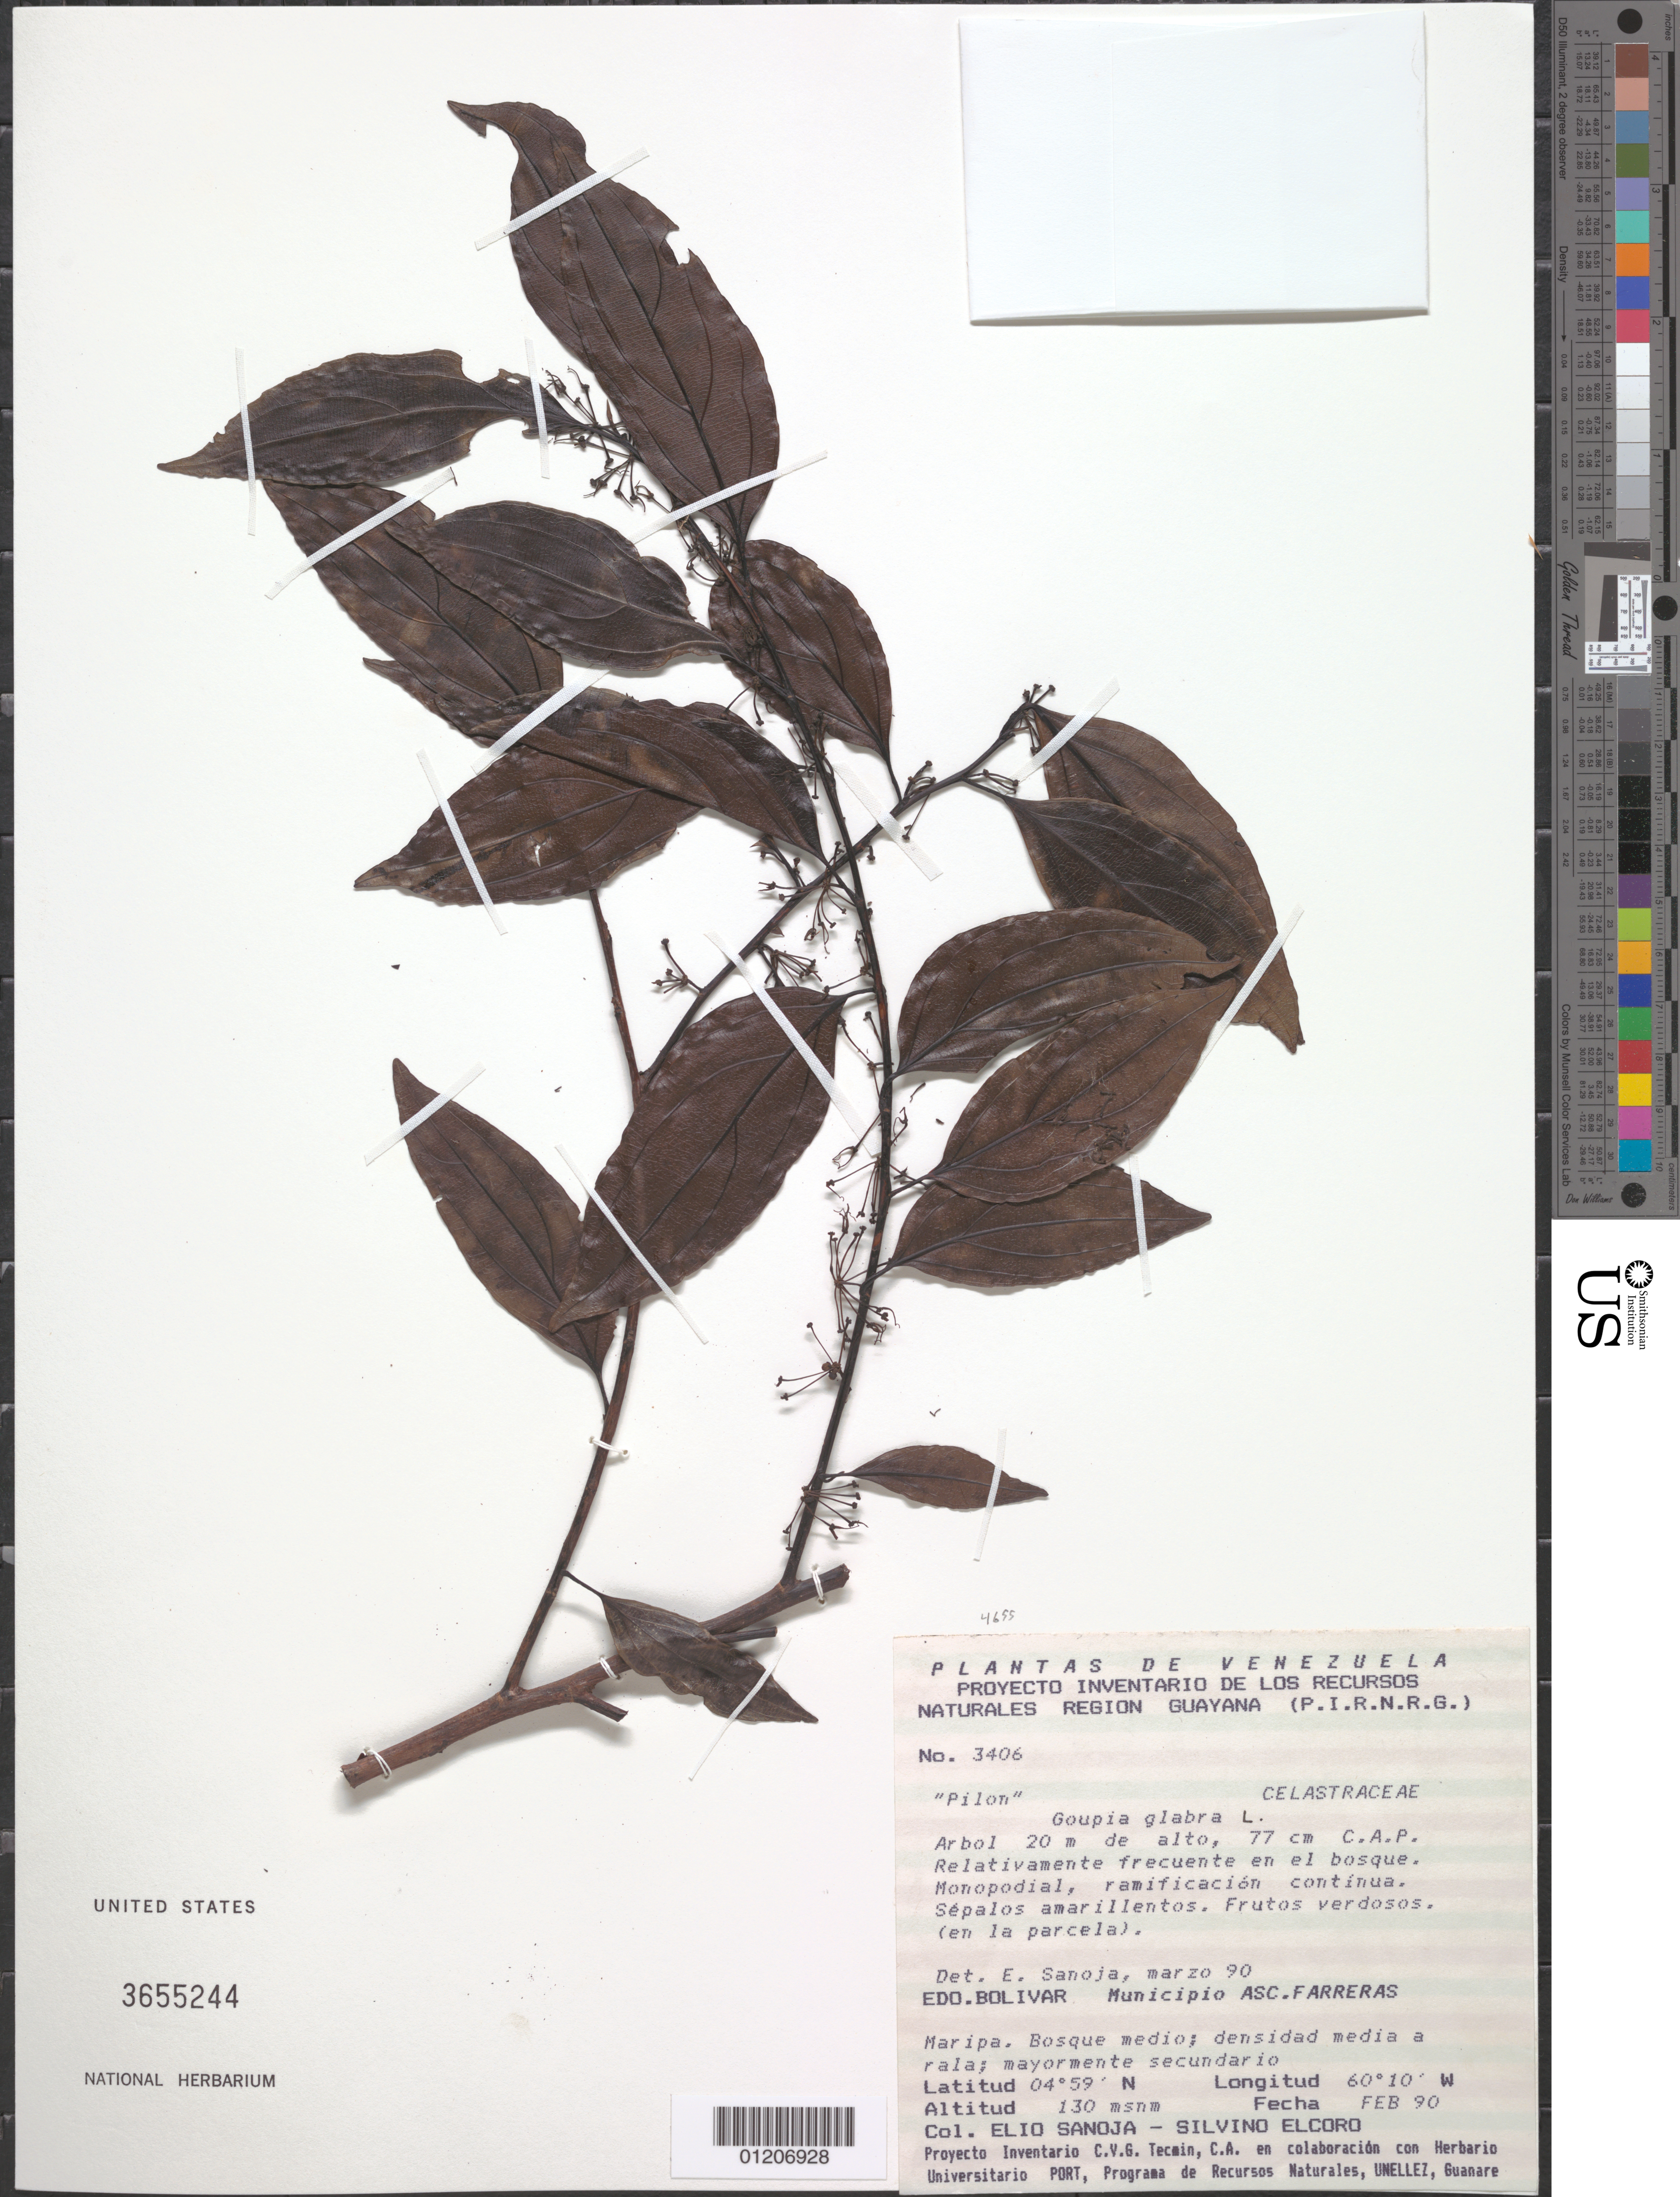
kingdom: Plantae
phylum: Tracheophyta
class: Magnoliopsida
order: Malpighiales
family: Goupiaceae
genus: Goupia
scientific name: Goupia glabra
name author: Aubl.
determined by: Sanoja, Elio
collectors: E. Sanoja & S. Elcoro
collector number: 3406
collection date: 1990-02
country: Venezuela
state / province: Bolívar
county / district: Sucre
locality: Maripa-Ariapo, Ascención Farreras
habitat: Bosque medio; densidad media a rala; mayoremente secundario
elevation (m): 130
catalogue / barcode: US 3655244